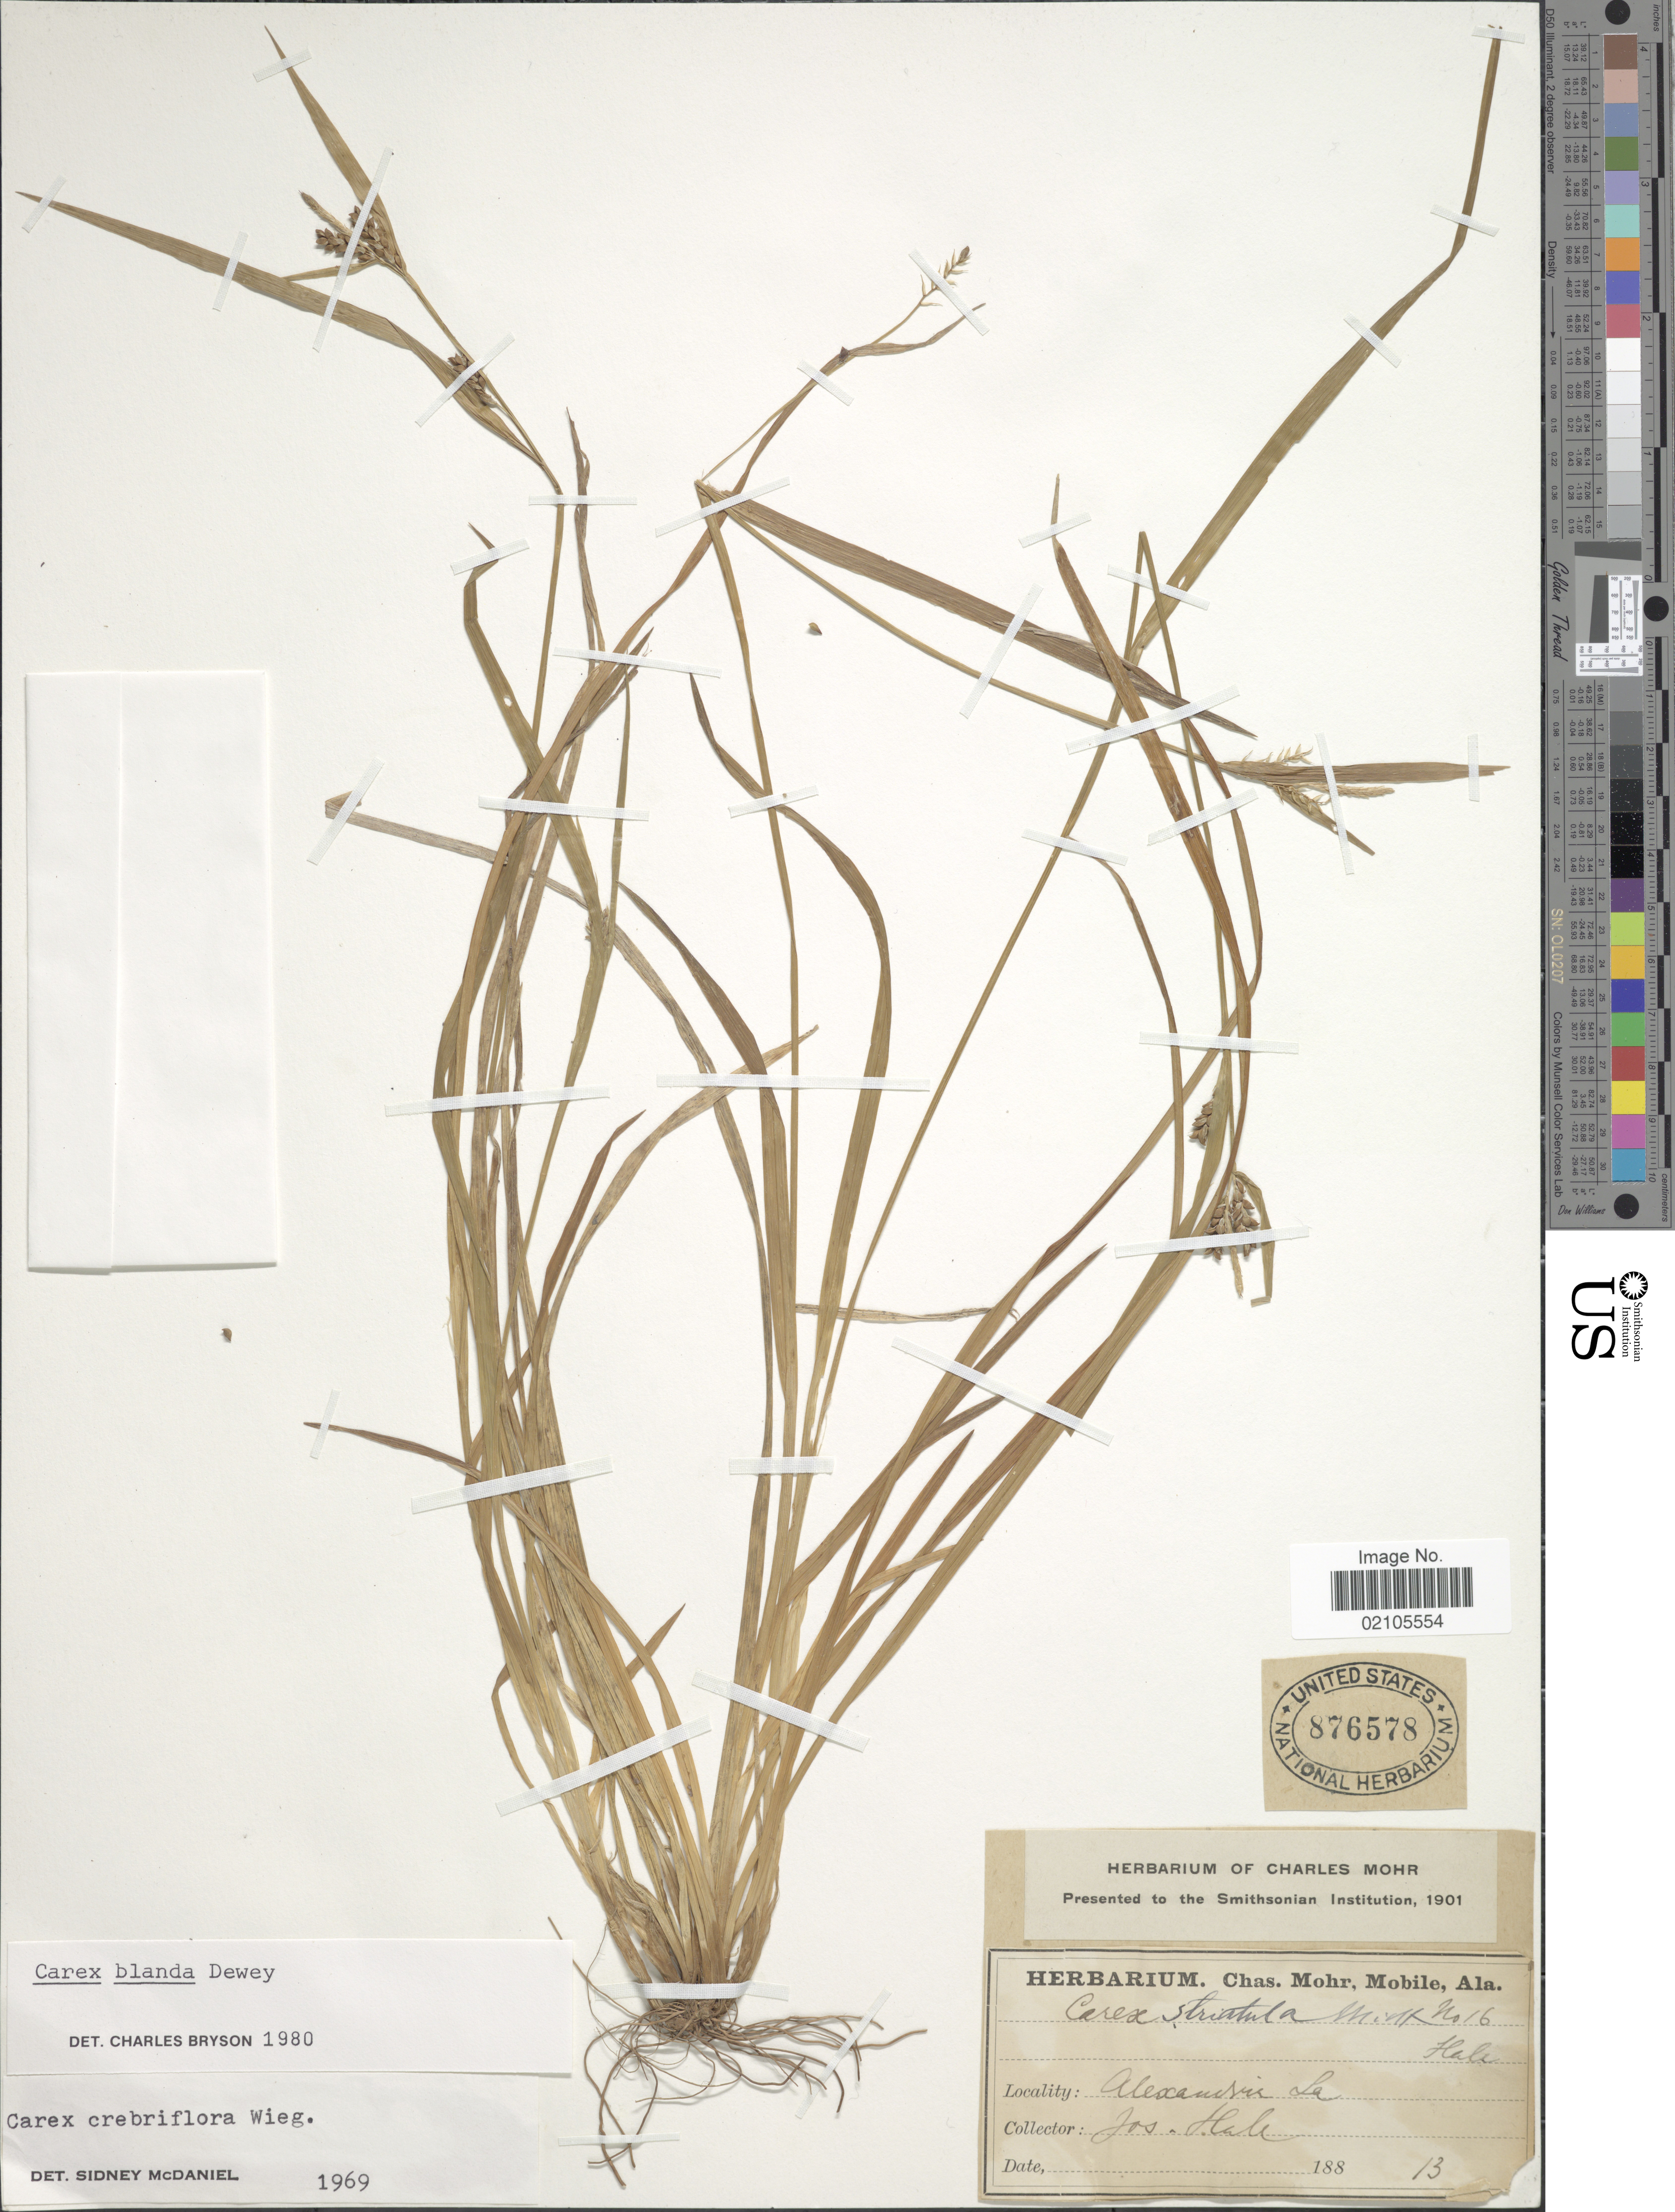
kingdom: Plantae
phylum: Tracheophyta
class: Liliopsida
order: Poales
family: Cyperaceae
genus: Carex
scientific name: Carex blanda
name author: Dewey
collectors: J. Hale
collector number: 13?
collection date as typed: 188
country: United States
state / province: Louisiana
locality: Alexandria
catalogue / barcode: US 876578